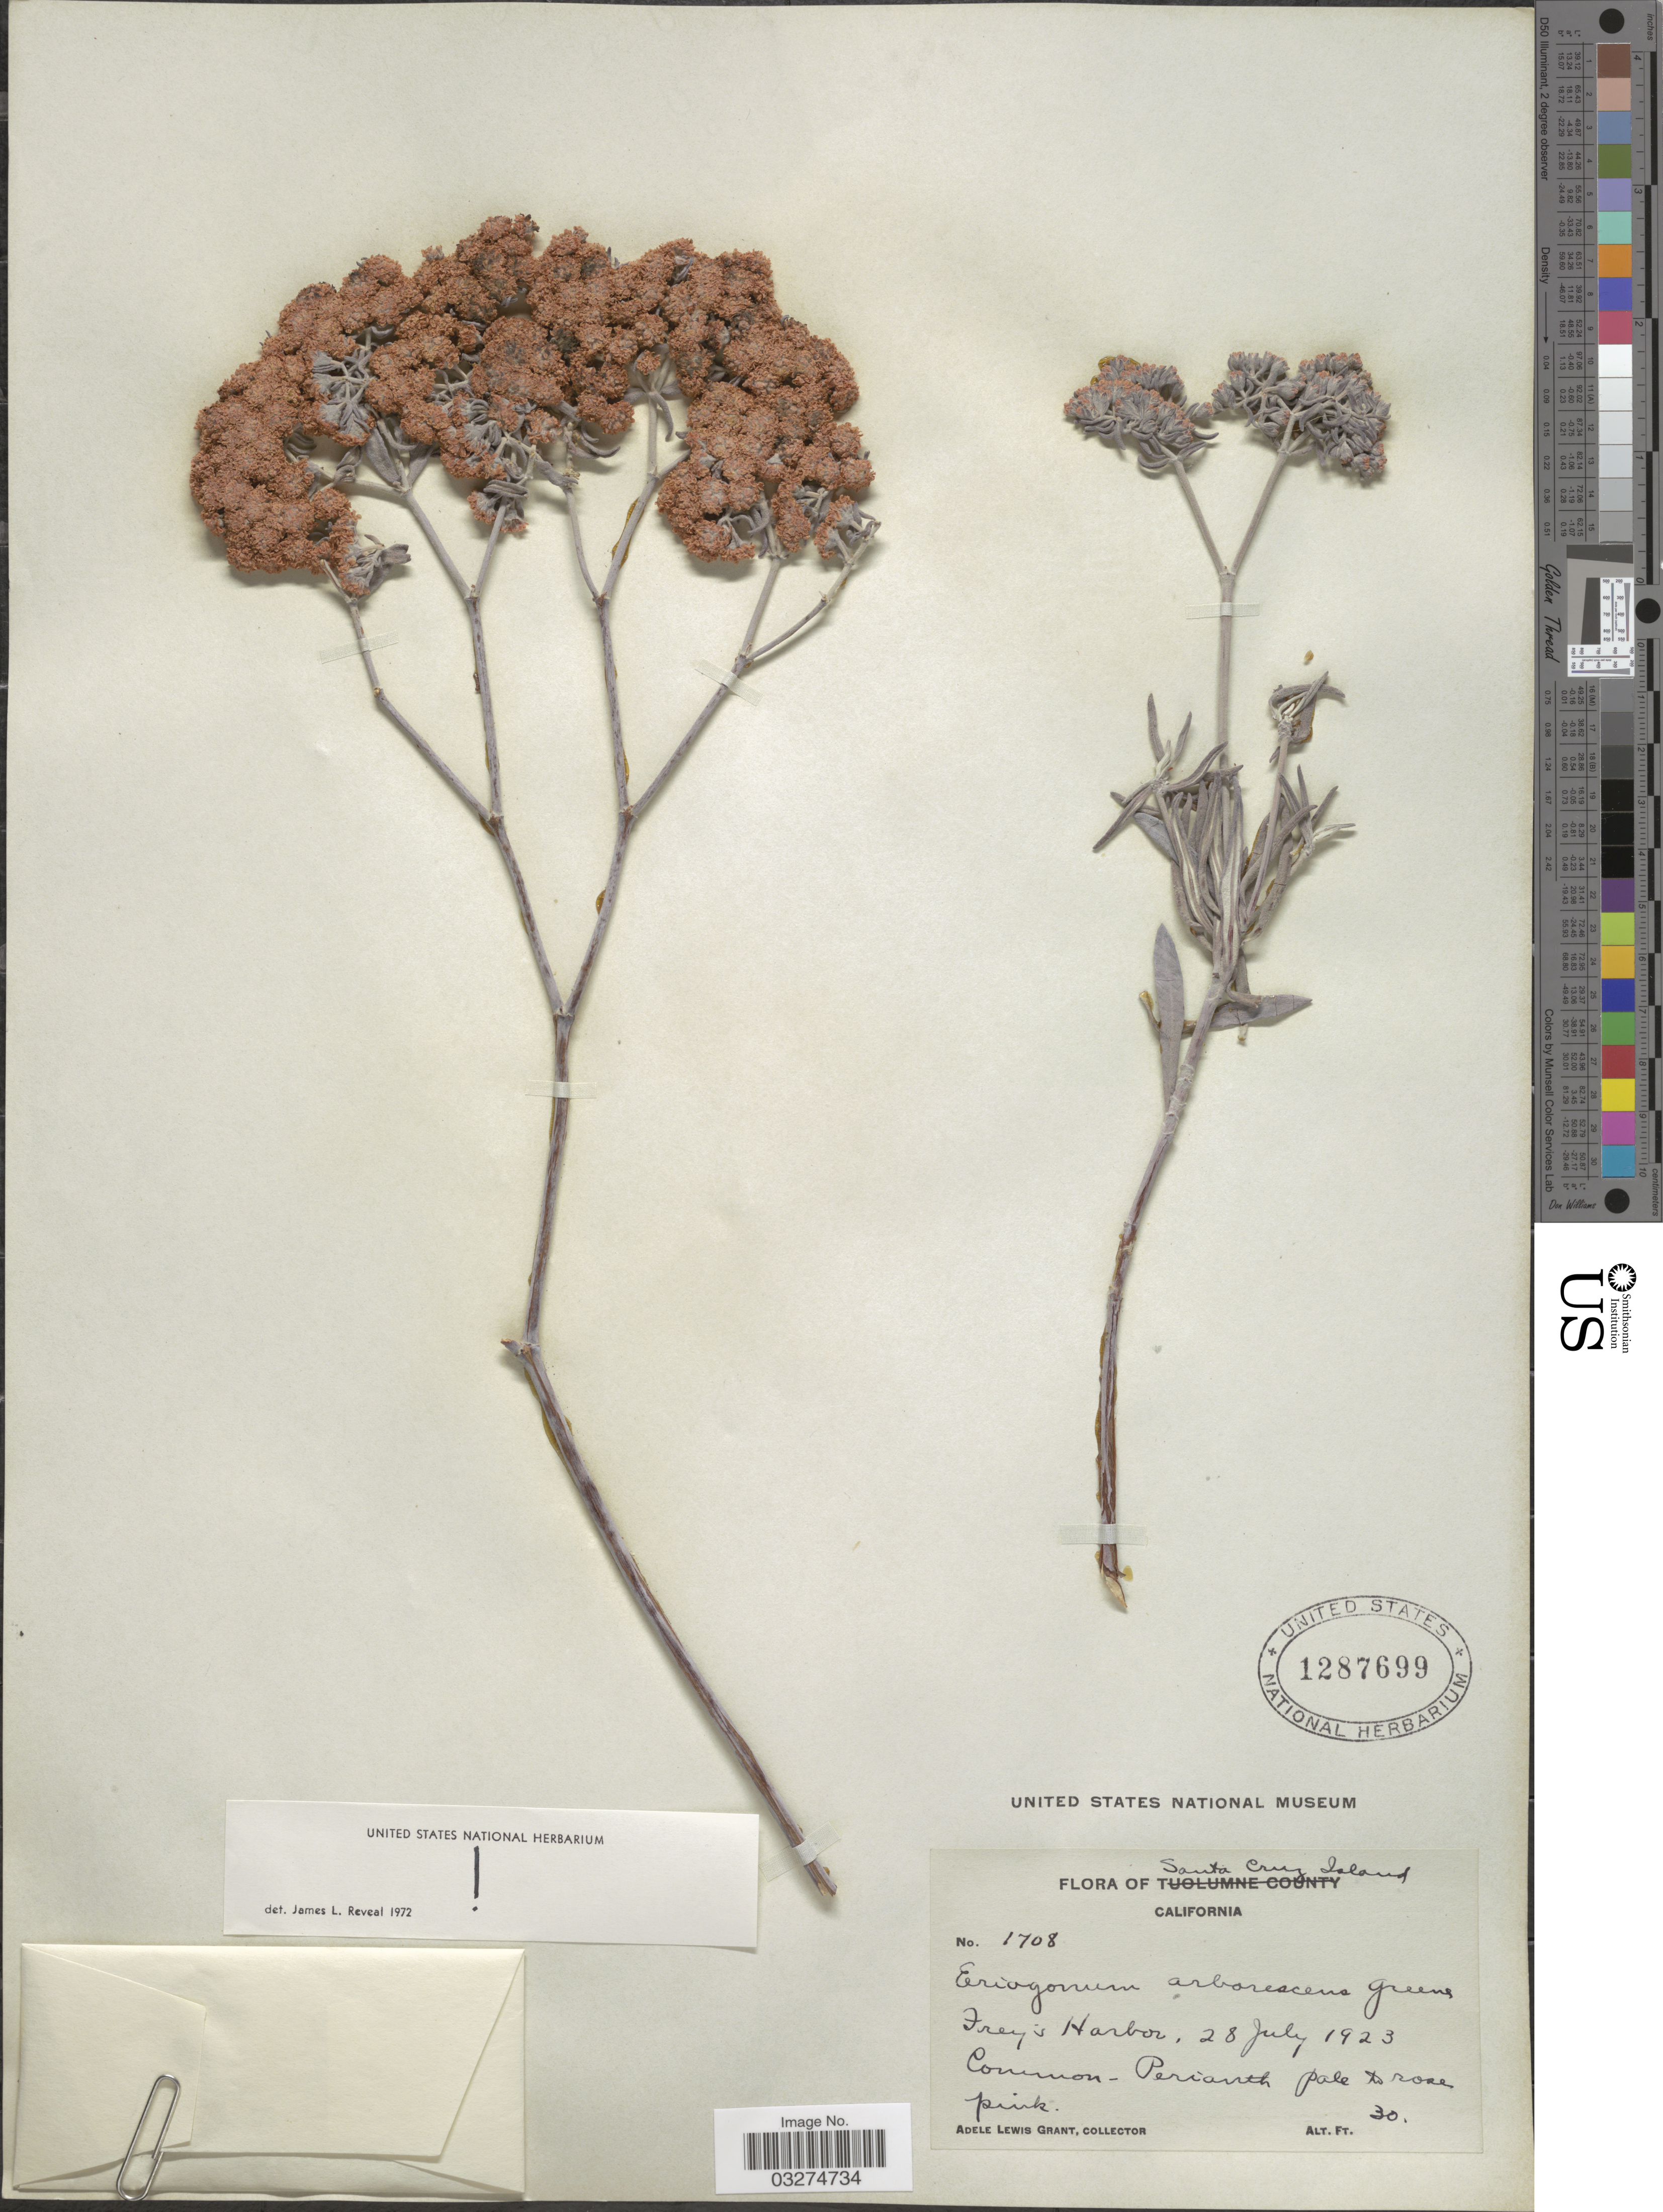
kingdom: Plantae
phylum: Tracheophyta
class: Magnoliopsida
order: Caryophyllales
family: Polygonaceae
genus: Eriogonum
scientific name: Eriogonum arborescens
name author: Greene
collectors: A. L. Grant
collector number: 1708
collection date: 1923-07-28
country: United States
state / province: California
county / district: Santa Barbara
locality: Santa Cruz Island. Trey's Harbor.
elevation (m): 9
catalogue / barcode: US 1287699